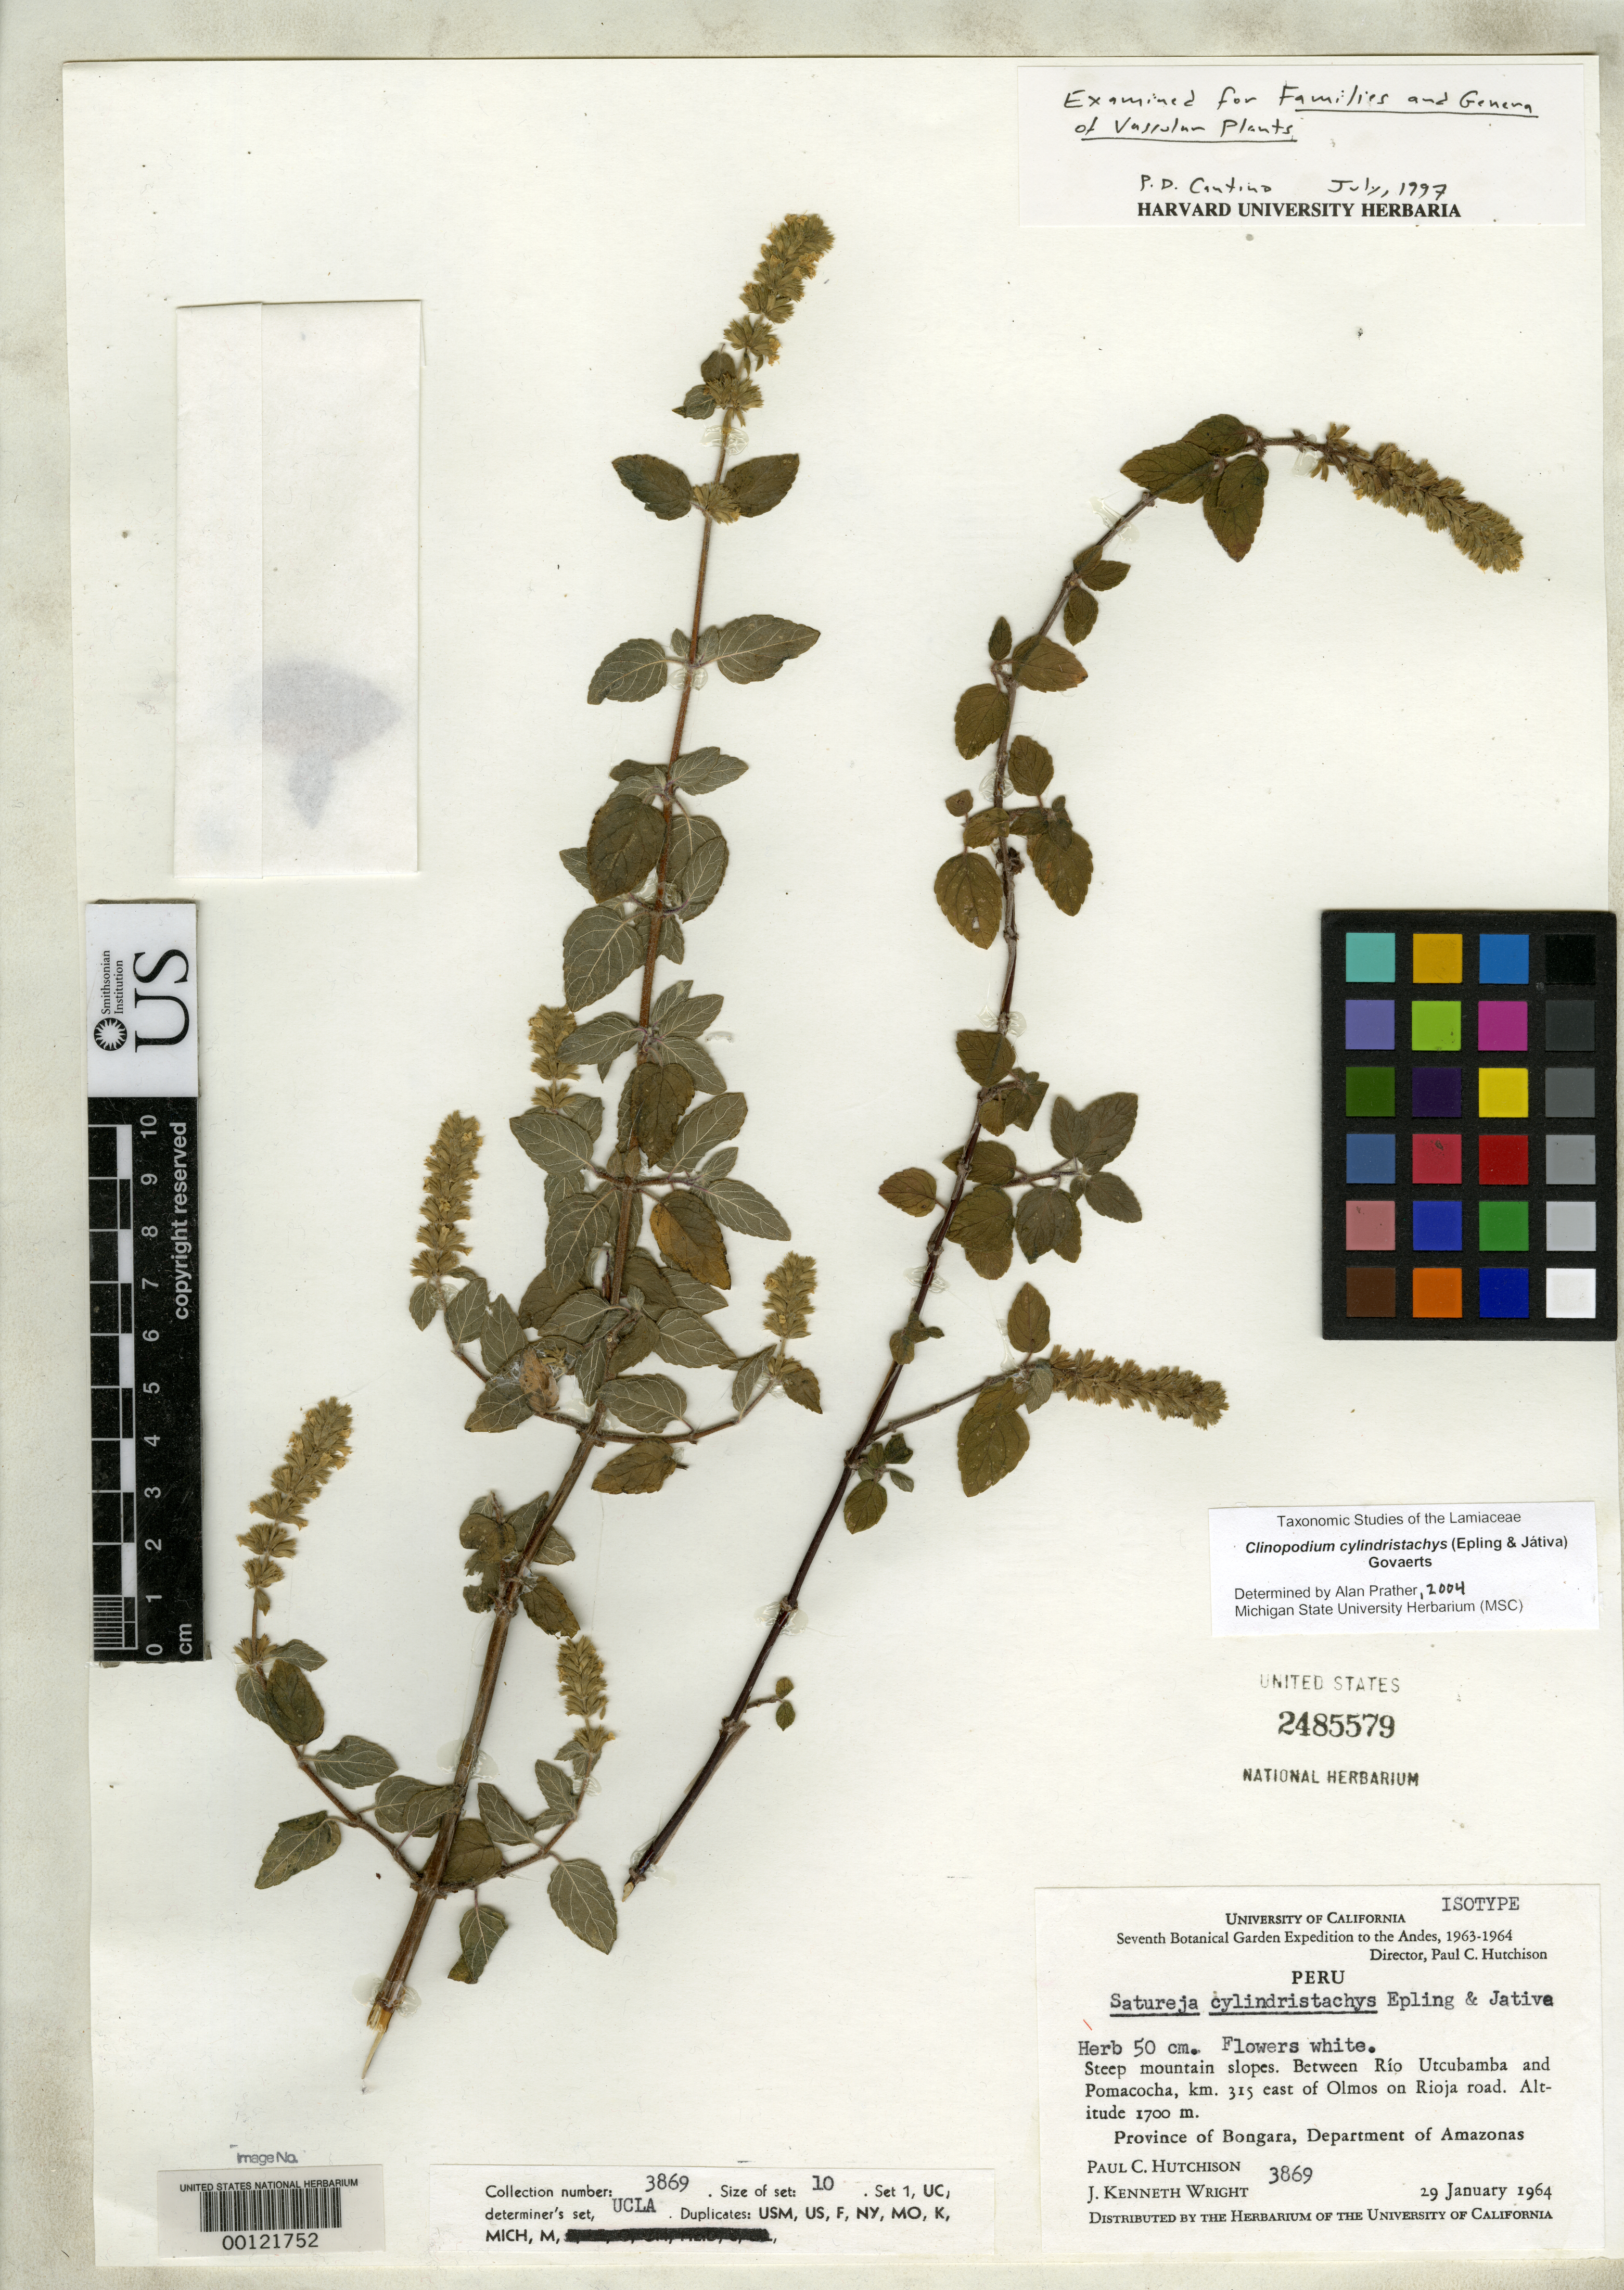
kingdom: Plantae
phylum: Tracheophyta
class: Magnoliopsida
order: Lamiales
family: Lamiaceae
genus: Satureja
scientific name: Satureja cylindristachys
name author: Epling & Játiva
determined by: Prather, L. A.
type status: Isotype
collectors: P. C. Hutchison & J. K. Wright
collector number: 3869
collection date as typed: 29 Jan 1964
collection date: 1964-01-29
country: Peru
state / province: Amazonas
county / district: Bongará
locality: Between Utcubamba and Pomacocha, km 315 east of Olmos on Rioja road. Province of Bongara, Department of Amazonas.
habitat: Steep mountain slopes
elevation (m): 1700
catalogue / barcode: US 2485579